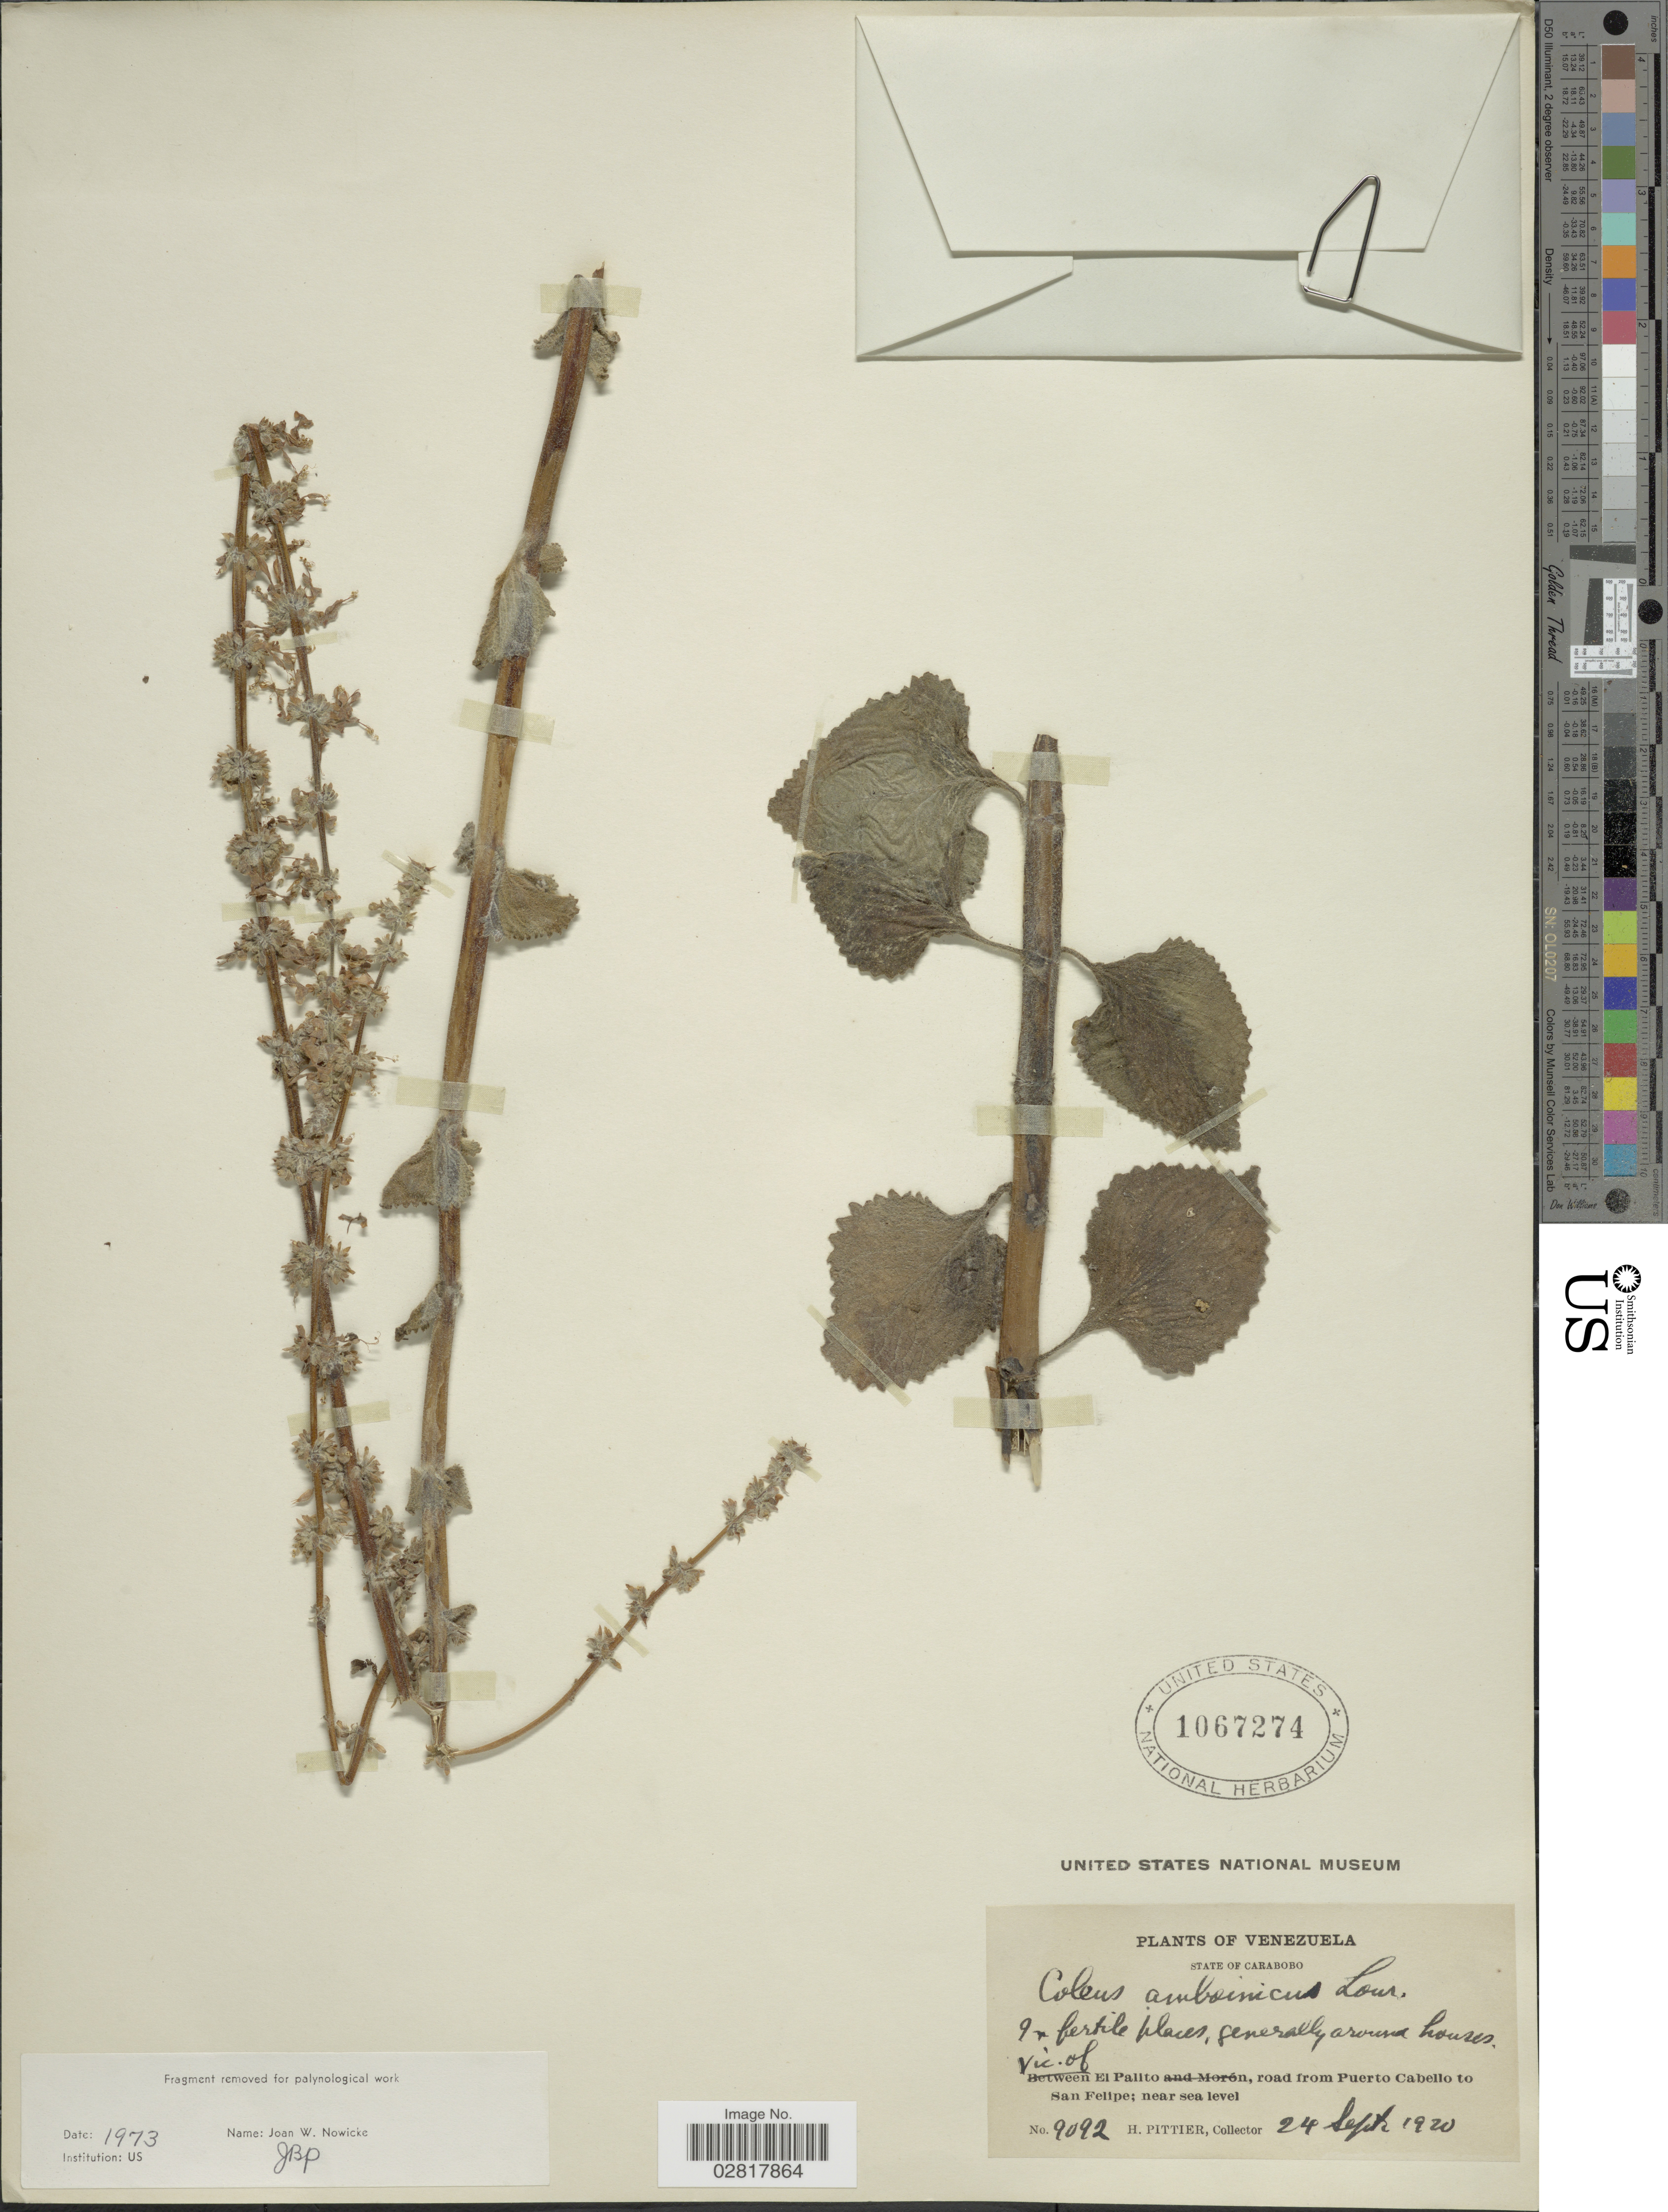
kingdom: Plantae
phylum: Tracheophyta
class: Magnoliopsida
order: Lamiales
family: Lamiaceae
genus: Plectranthus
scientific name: Plectranthus amboinicus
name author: (Lour.) Spreng.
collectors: H. F. Pittier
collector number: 9092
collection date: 1920-09-24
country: Venezuela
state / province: Carabobo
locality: Vic. of El Palito, road from Puerto Cabello to San Felipe.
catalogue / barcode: US 1067274